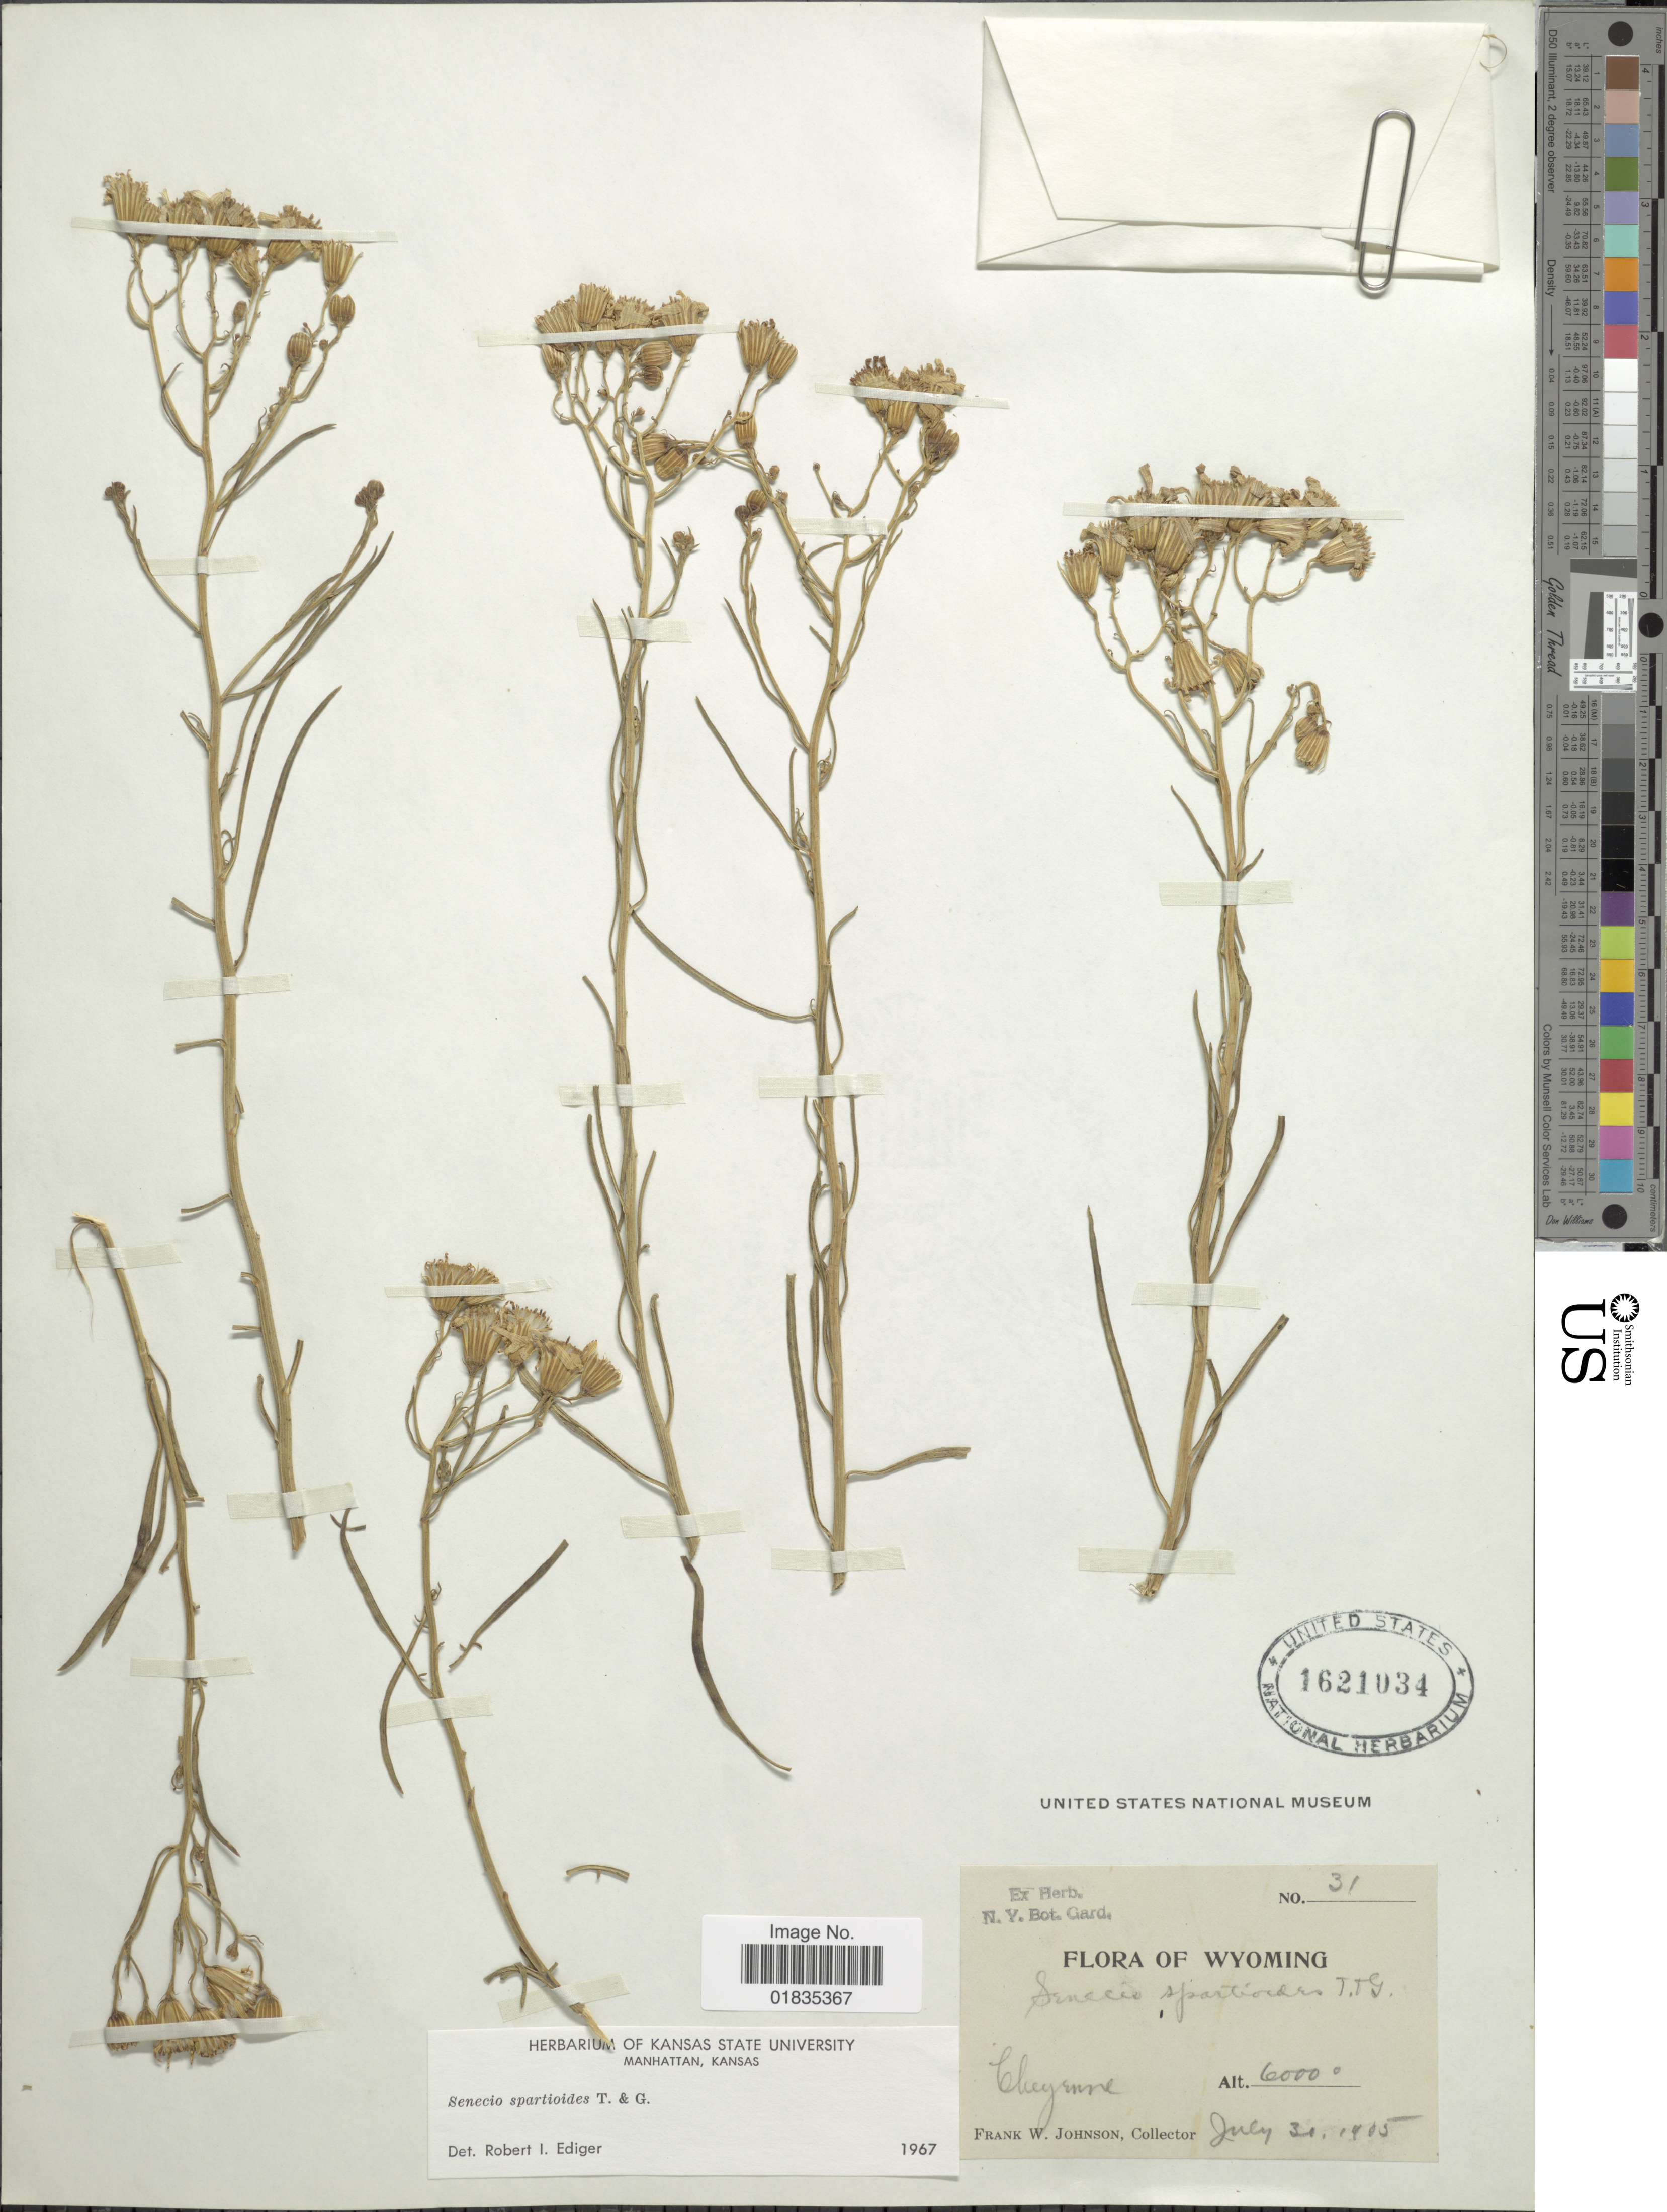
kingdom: Plantae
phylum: Tracheophyta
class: Magnoliopsida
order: Asterales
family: Asteraceae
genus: Senecio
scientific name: Senecio spartioides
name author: Torr. & A. Gray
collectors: F. W. Johnson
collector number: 31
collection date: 1905-07-31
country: United States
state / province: Wyoming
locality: Cheyenne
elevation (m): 1829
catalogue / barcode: US 1621034